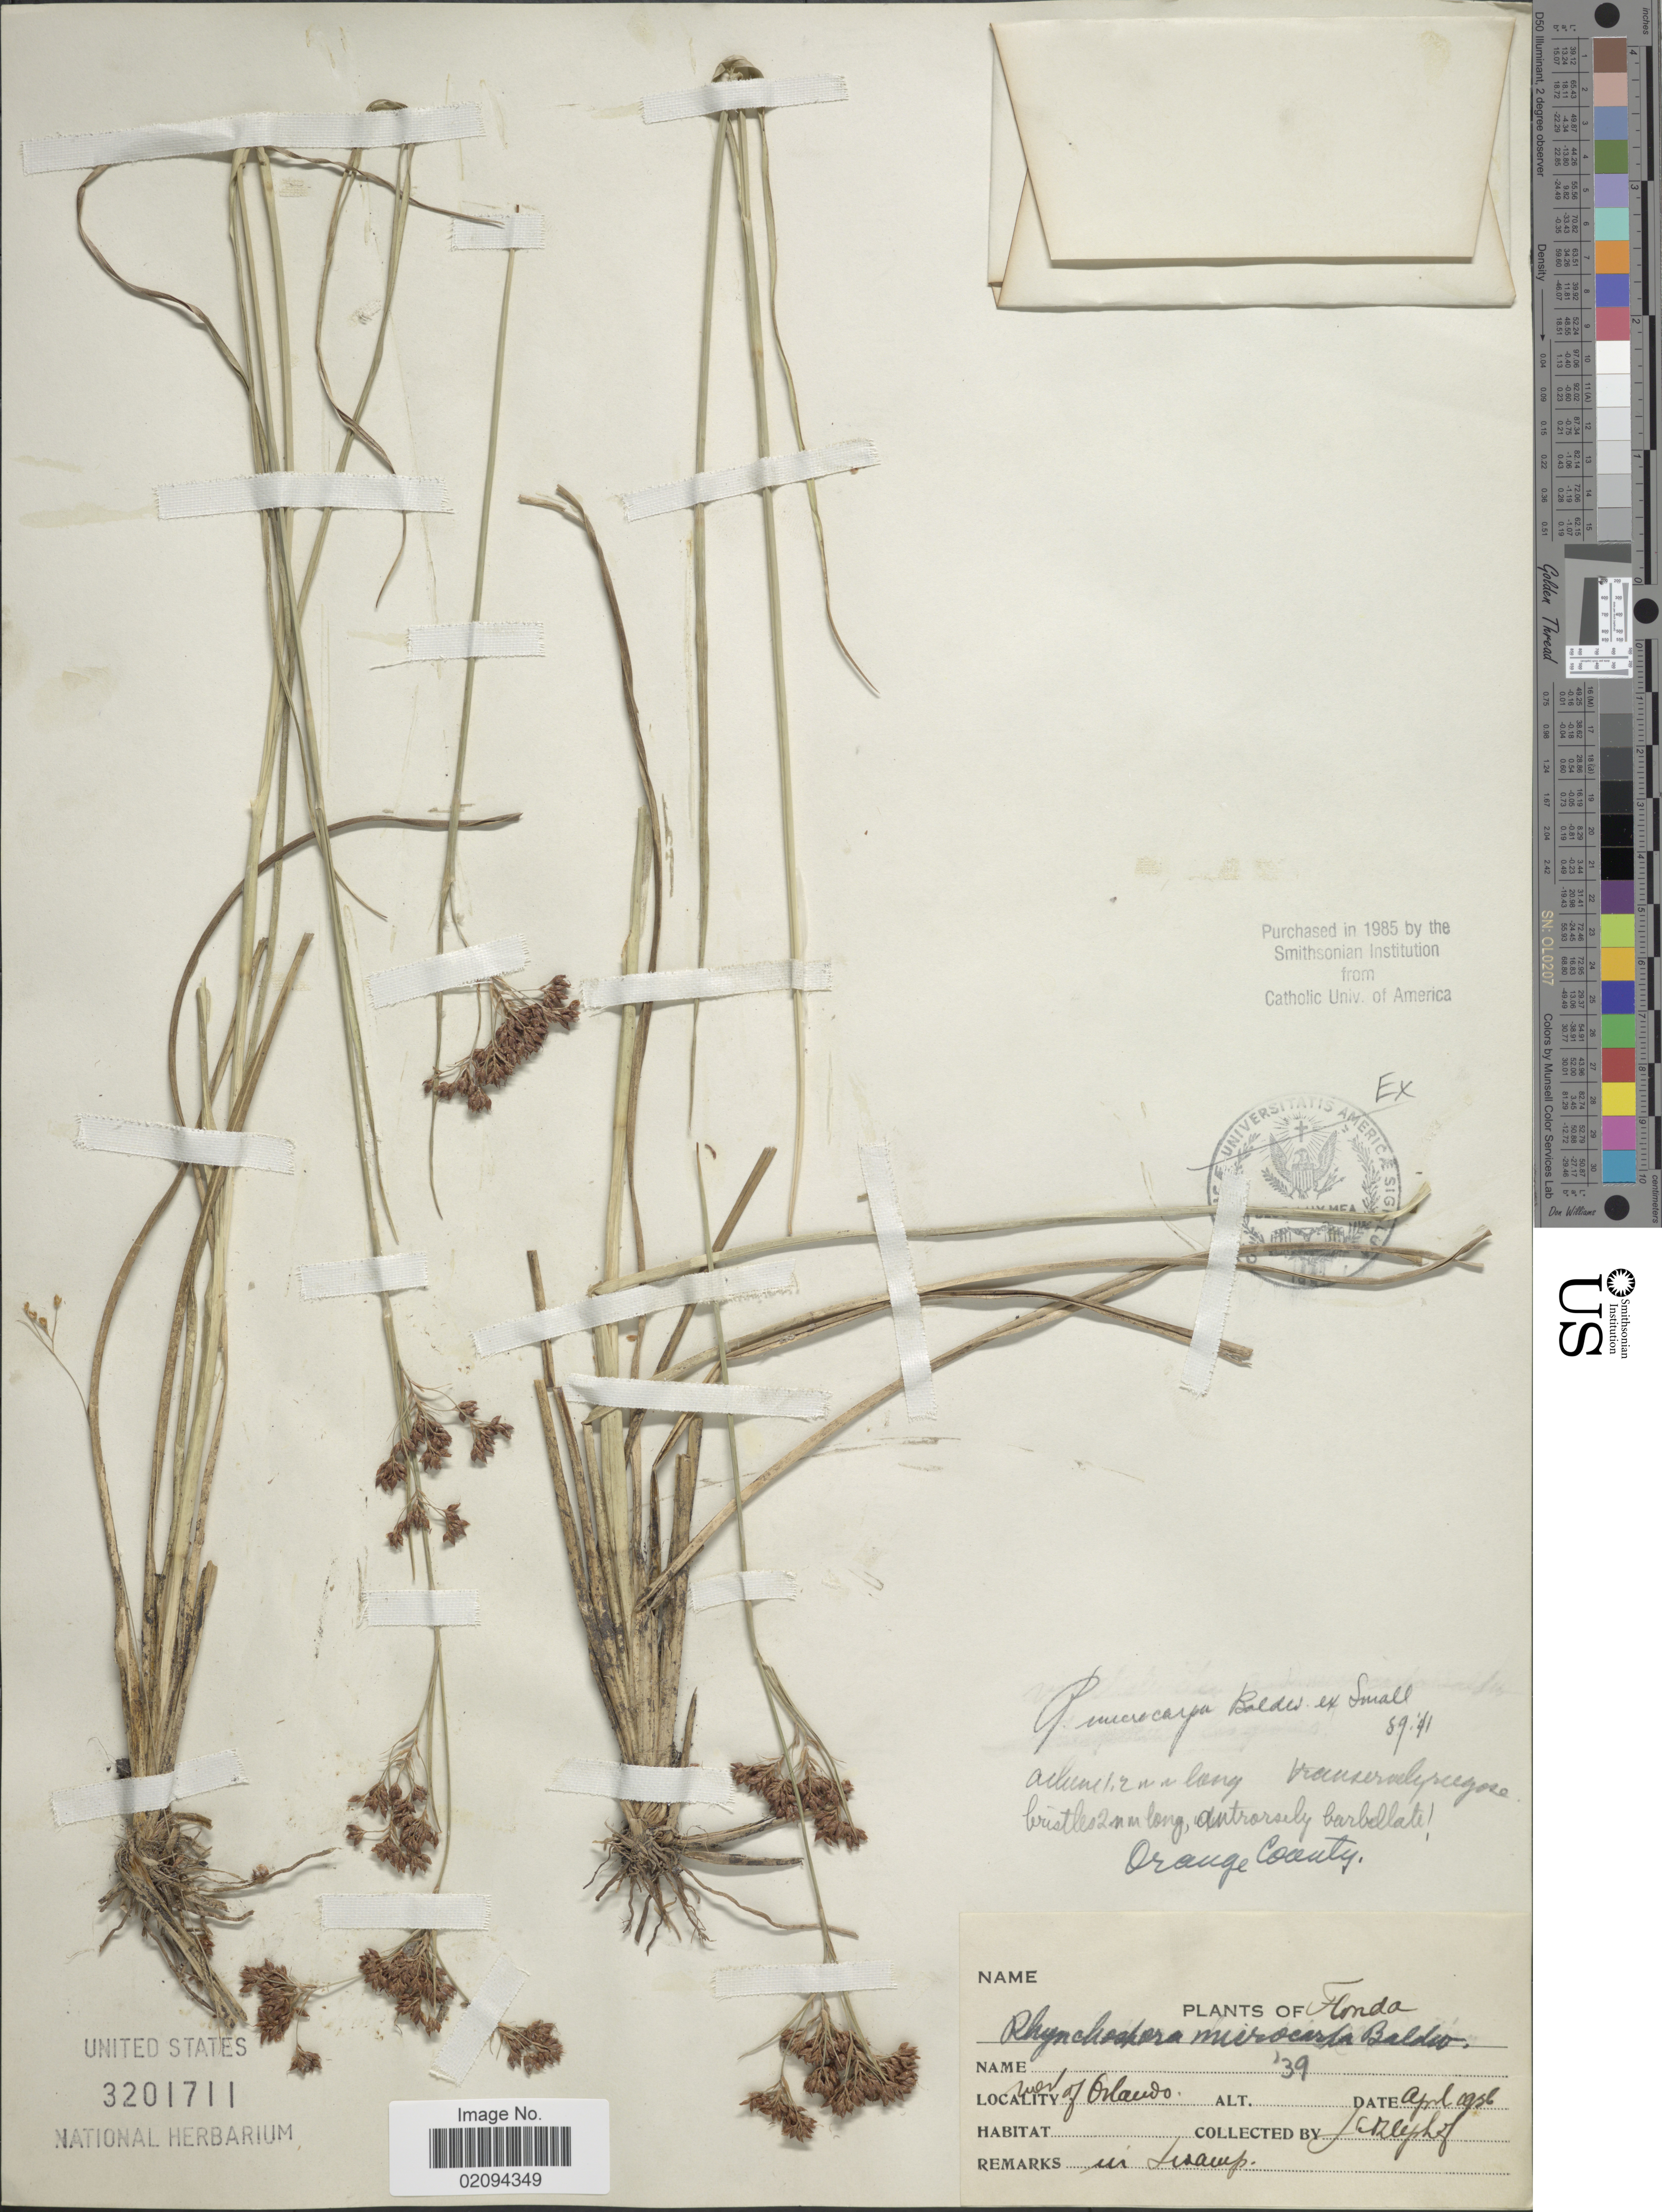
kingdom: Plantae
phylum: Tracheophyta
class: Liliopsida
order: Poales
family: Cyperaceae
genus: Rhynchospora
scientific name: Rhynchospora microcarpa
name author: Baldwin ex A. Gray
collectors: J. C. T. Uphof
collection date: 1936-04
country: United States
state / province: Florida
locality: West of Orlando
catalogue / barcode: US 3201711